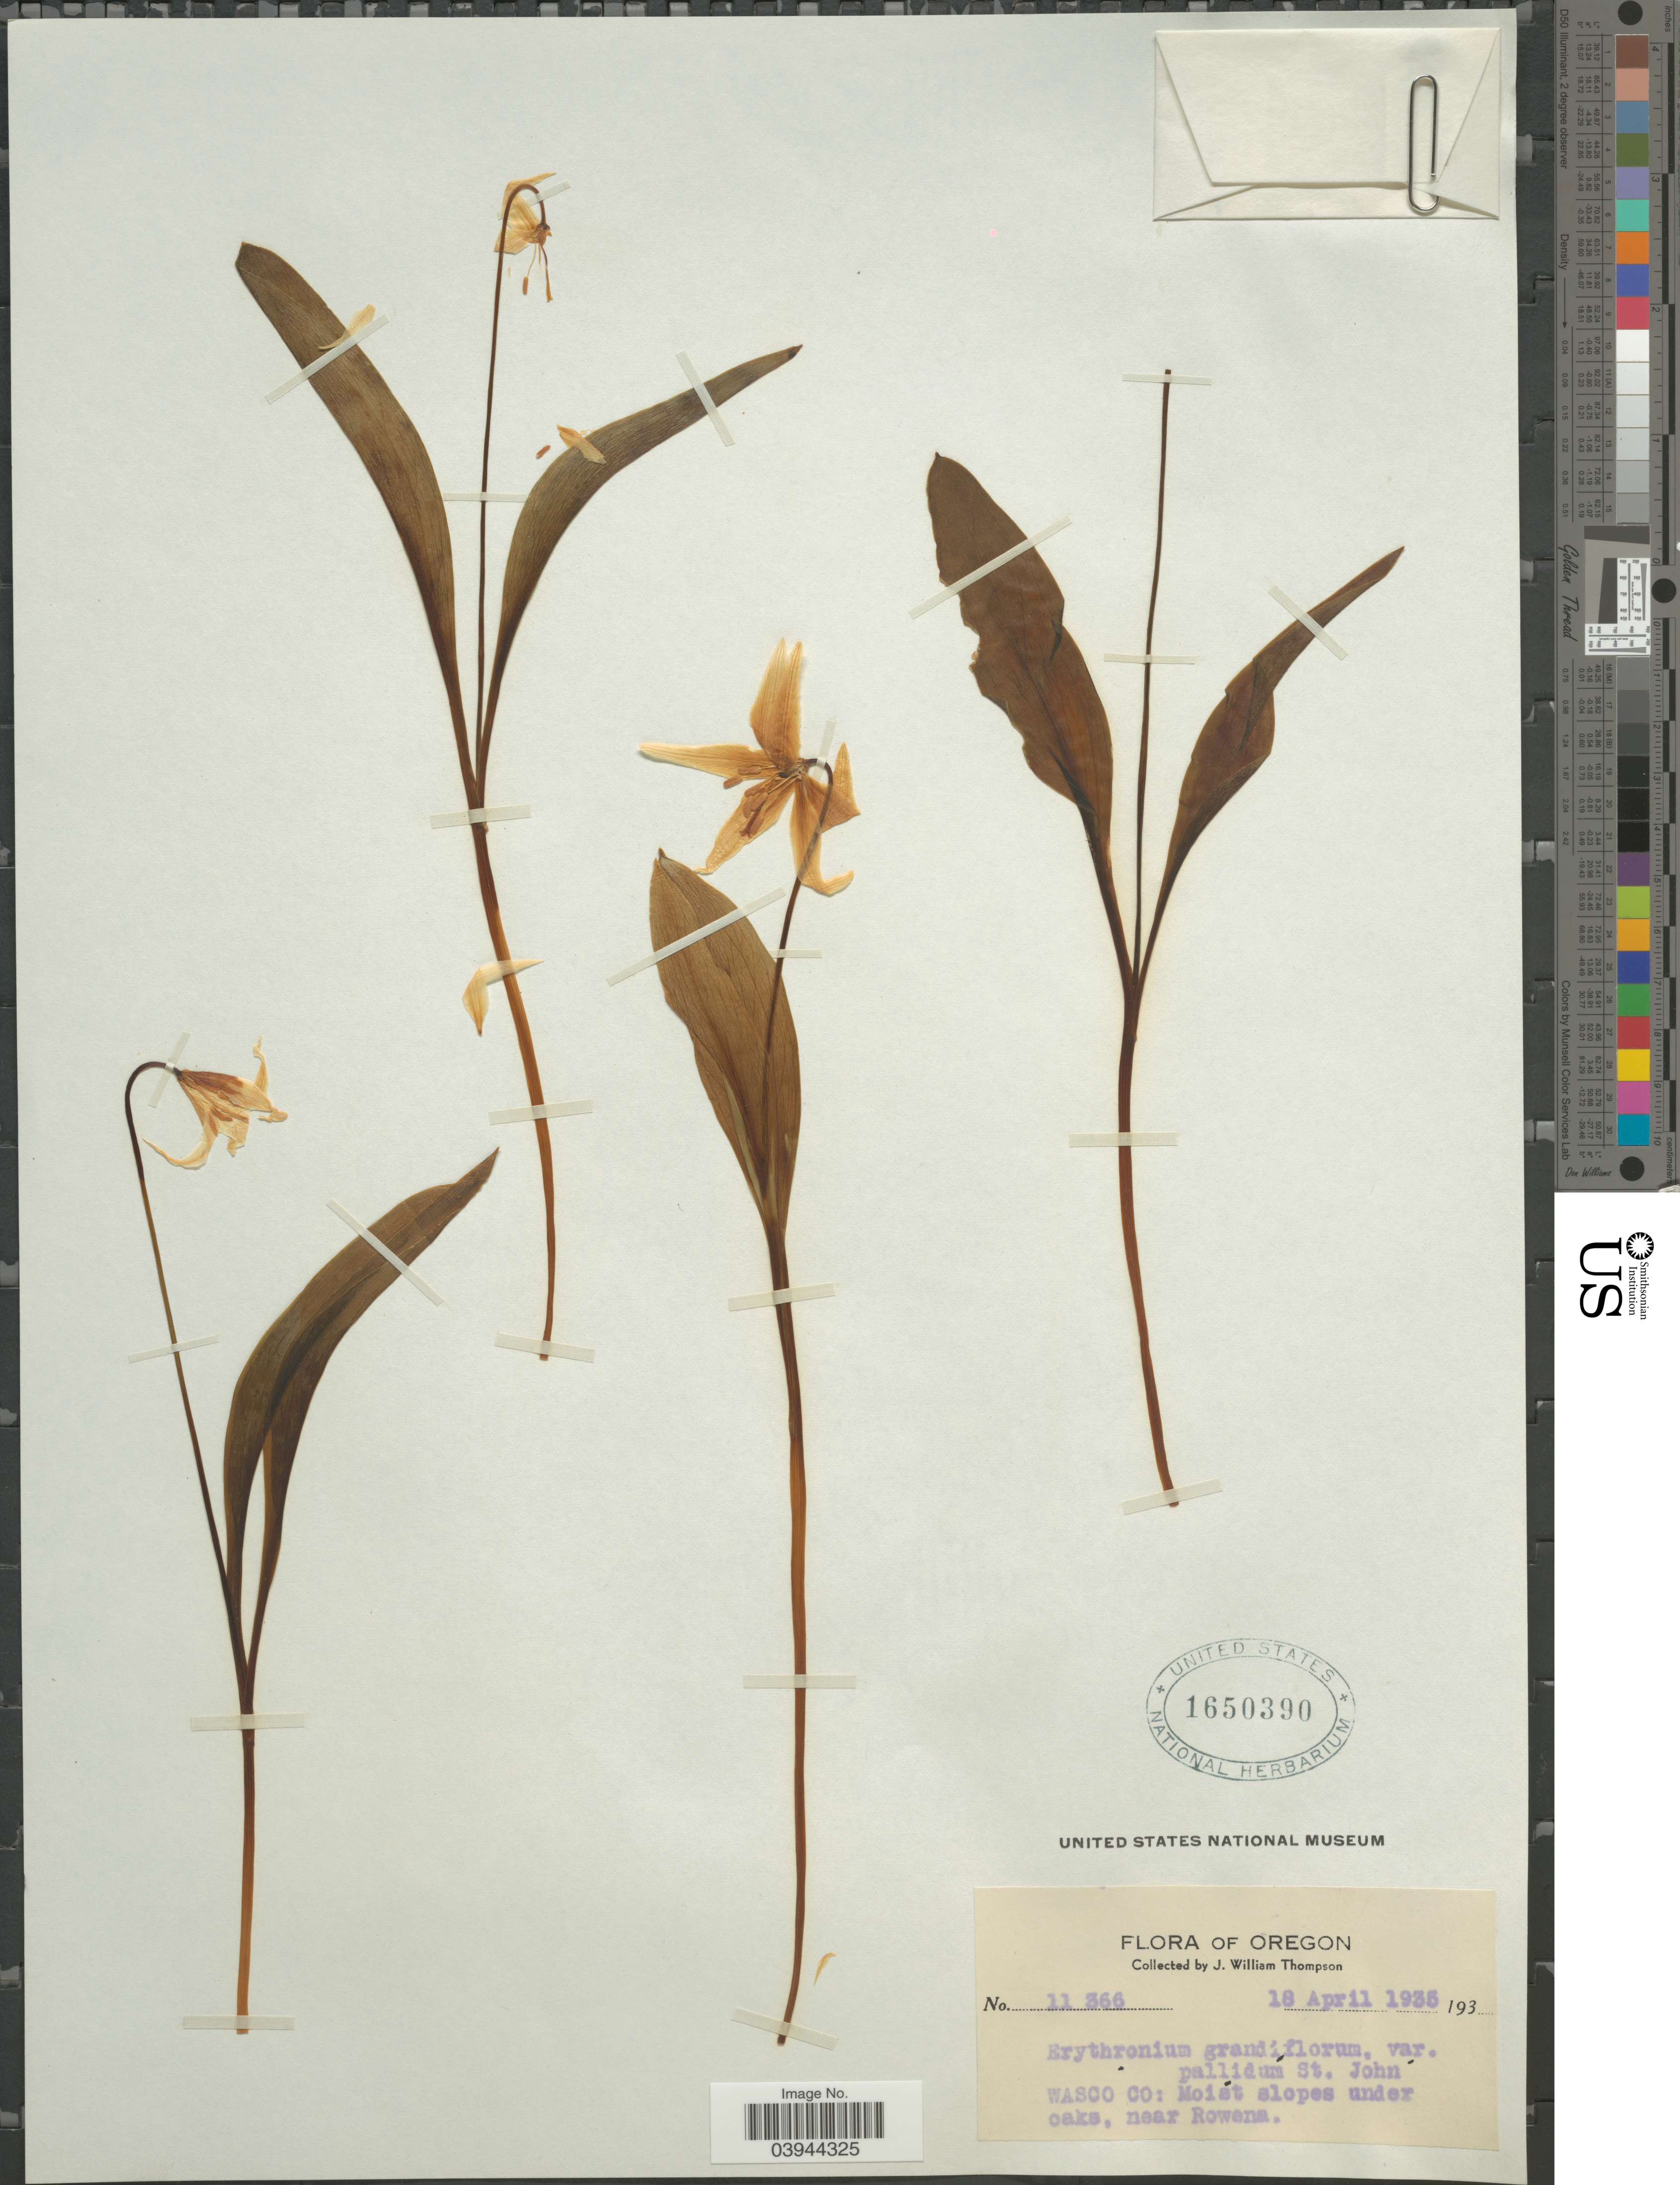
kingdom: Plantae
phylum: Tracheophyta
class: Liliopsida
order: Liliales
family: Liliaceae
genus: Erythronium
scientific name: Erythronium grandiflorum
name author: Pursh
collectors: J. W. Thompson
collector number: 11366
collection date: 1935-04-18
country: United States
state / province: Oregon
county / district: Wasco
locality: Wasco Co: Moist slopes under oaks, near Rowena.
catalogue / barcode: US 1650390